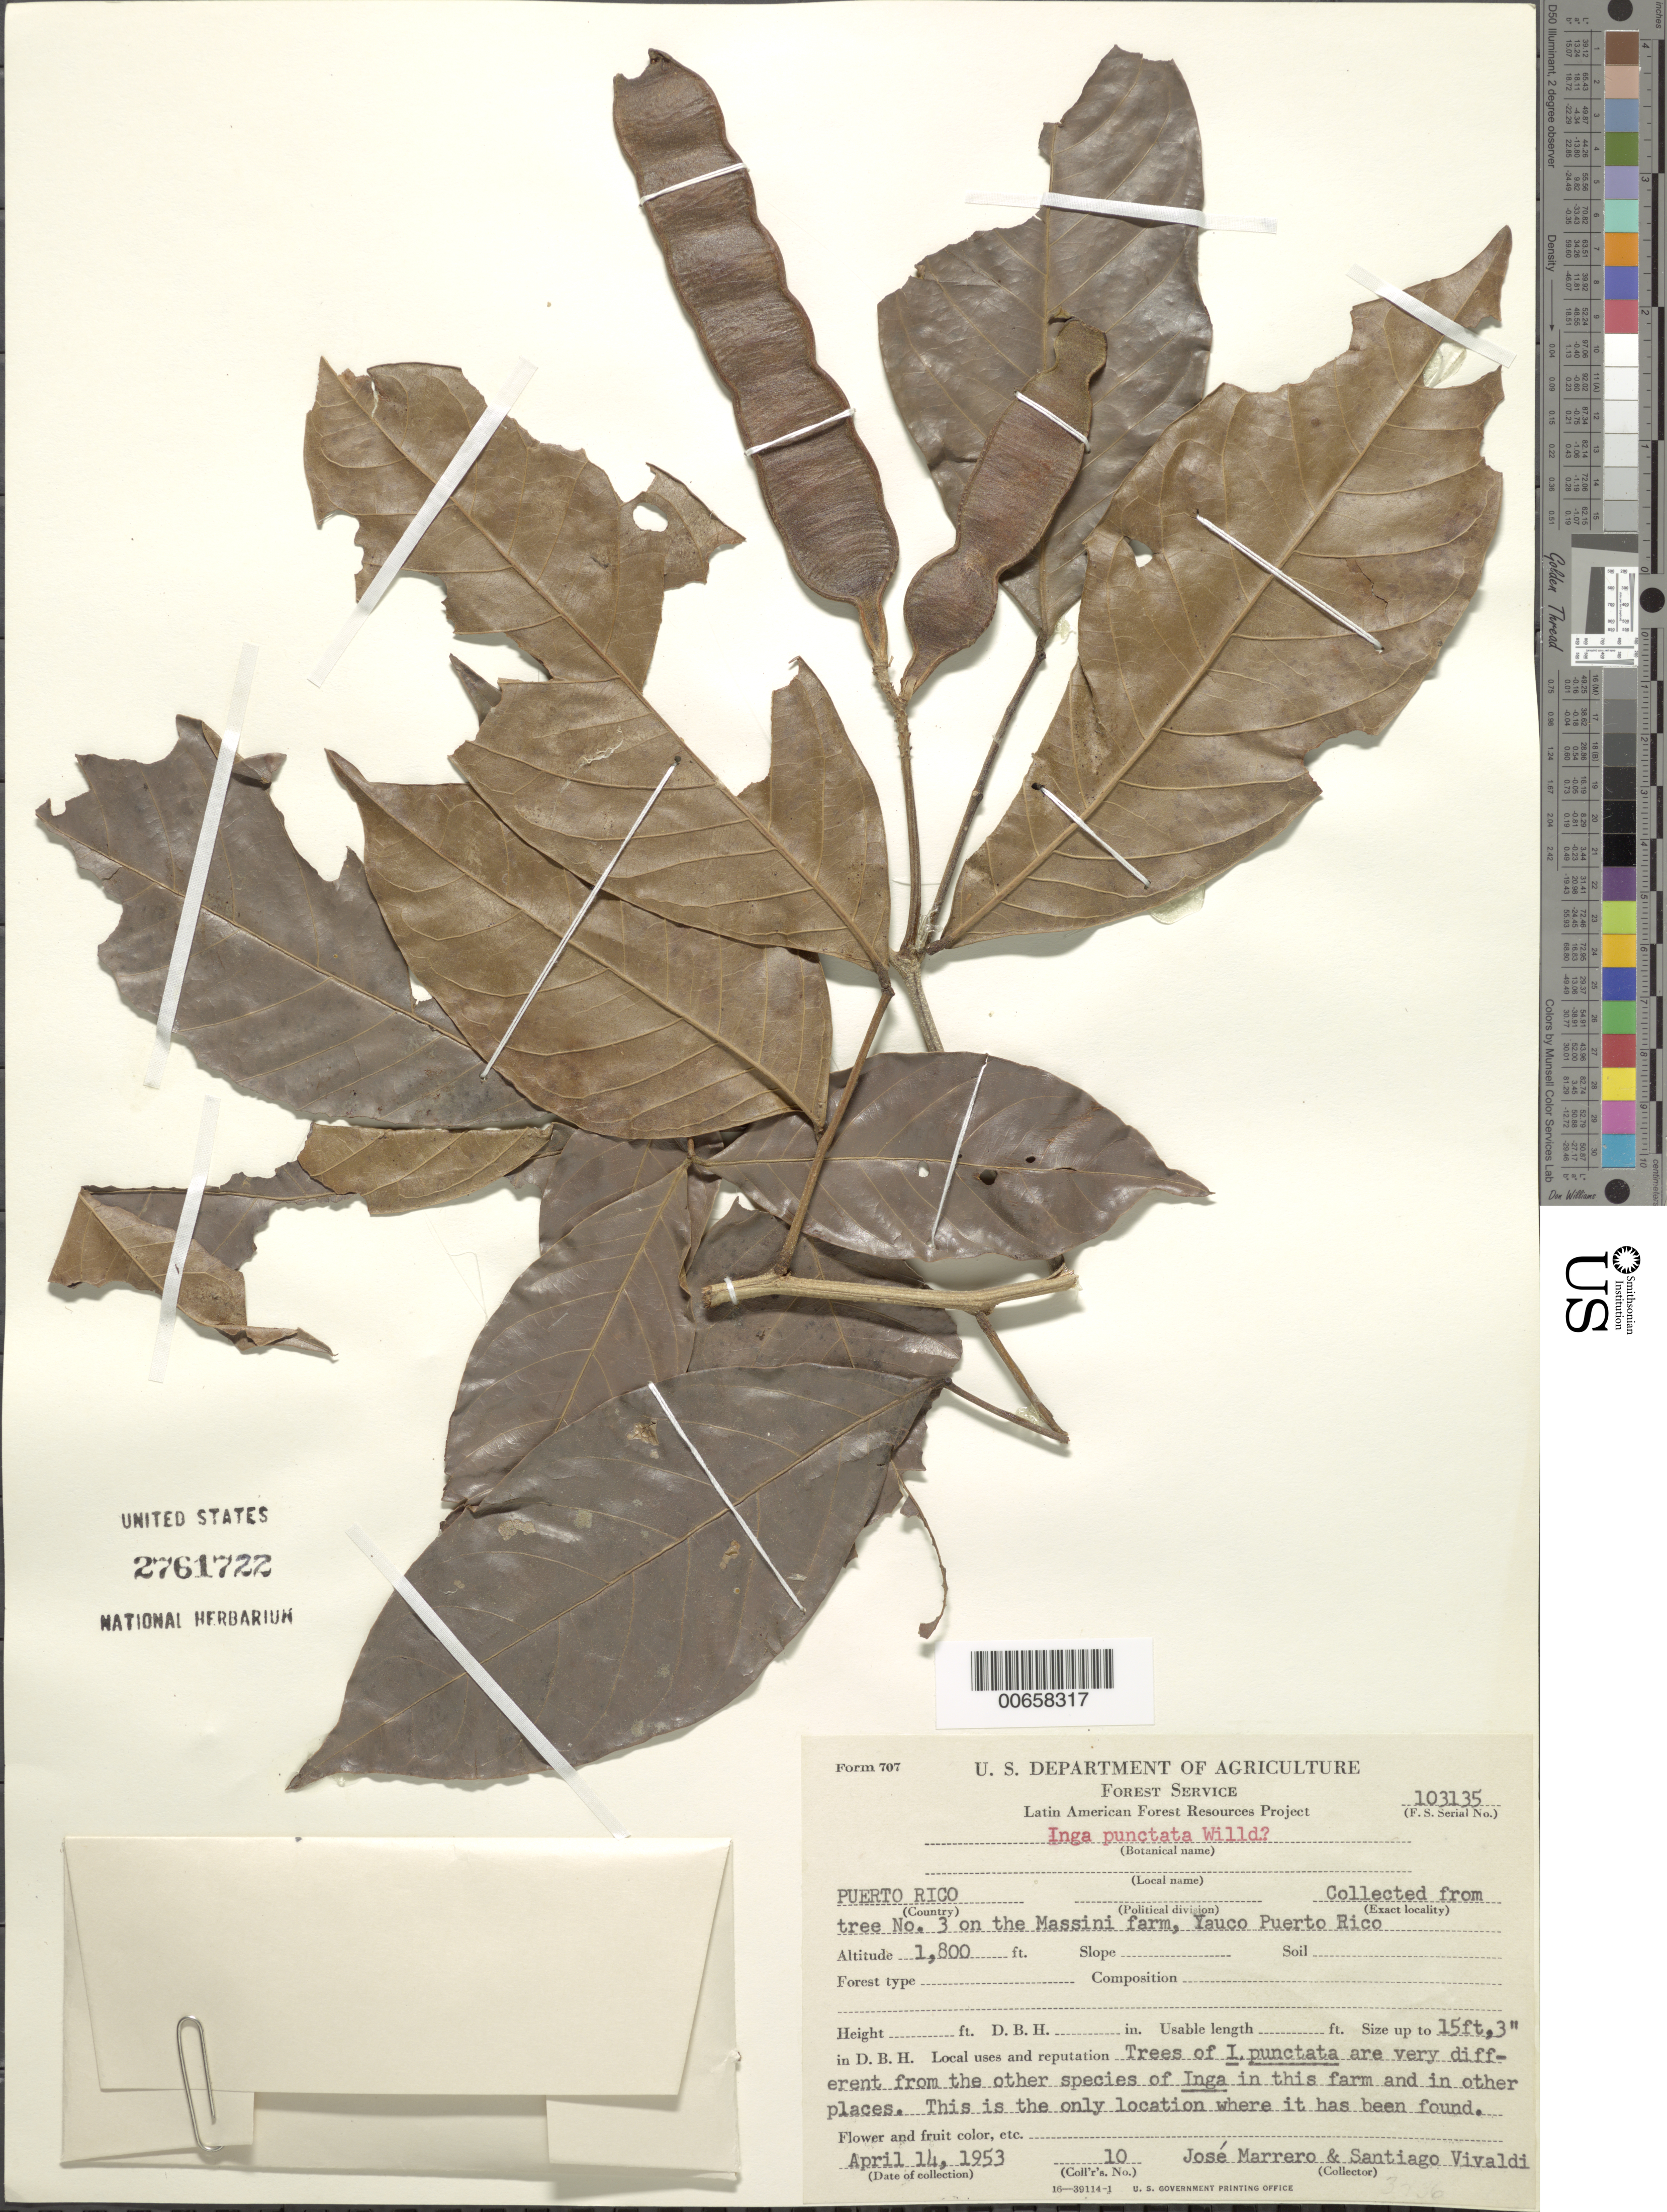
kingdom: Plantae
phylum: Tracheophyta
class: Magnoliopsida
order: Fabales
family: Fabaceae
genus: Inga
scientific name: Inga punctata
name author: Willd.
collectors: J. Marrero & S. Vivaldi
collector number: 10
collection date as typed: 14 Apr 1953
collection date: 1953-04-14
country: Puerto Rico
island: Greater Antilles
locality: Massini farm, Yauco; from tree No. 3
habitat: Farmland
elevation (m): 549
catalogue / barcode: US 2761722